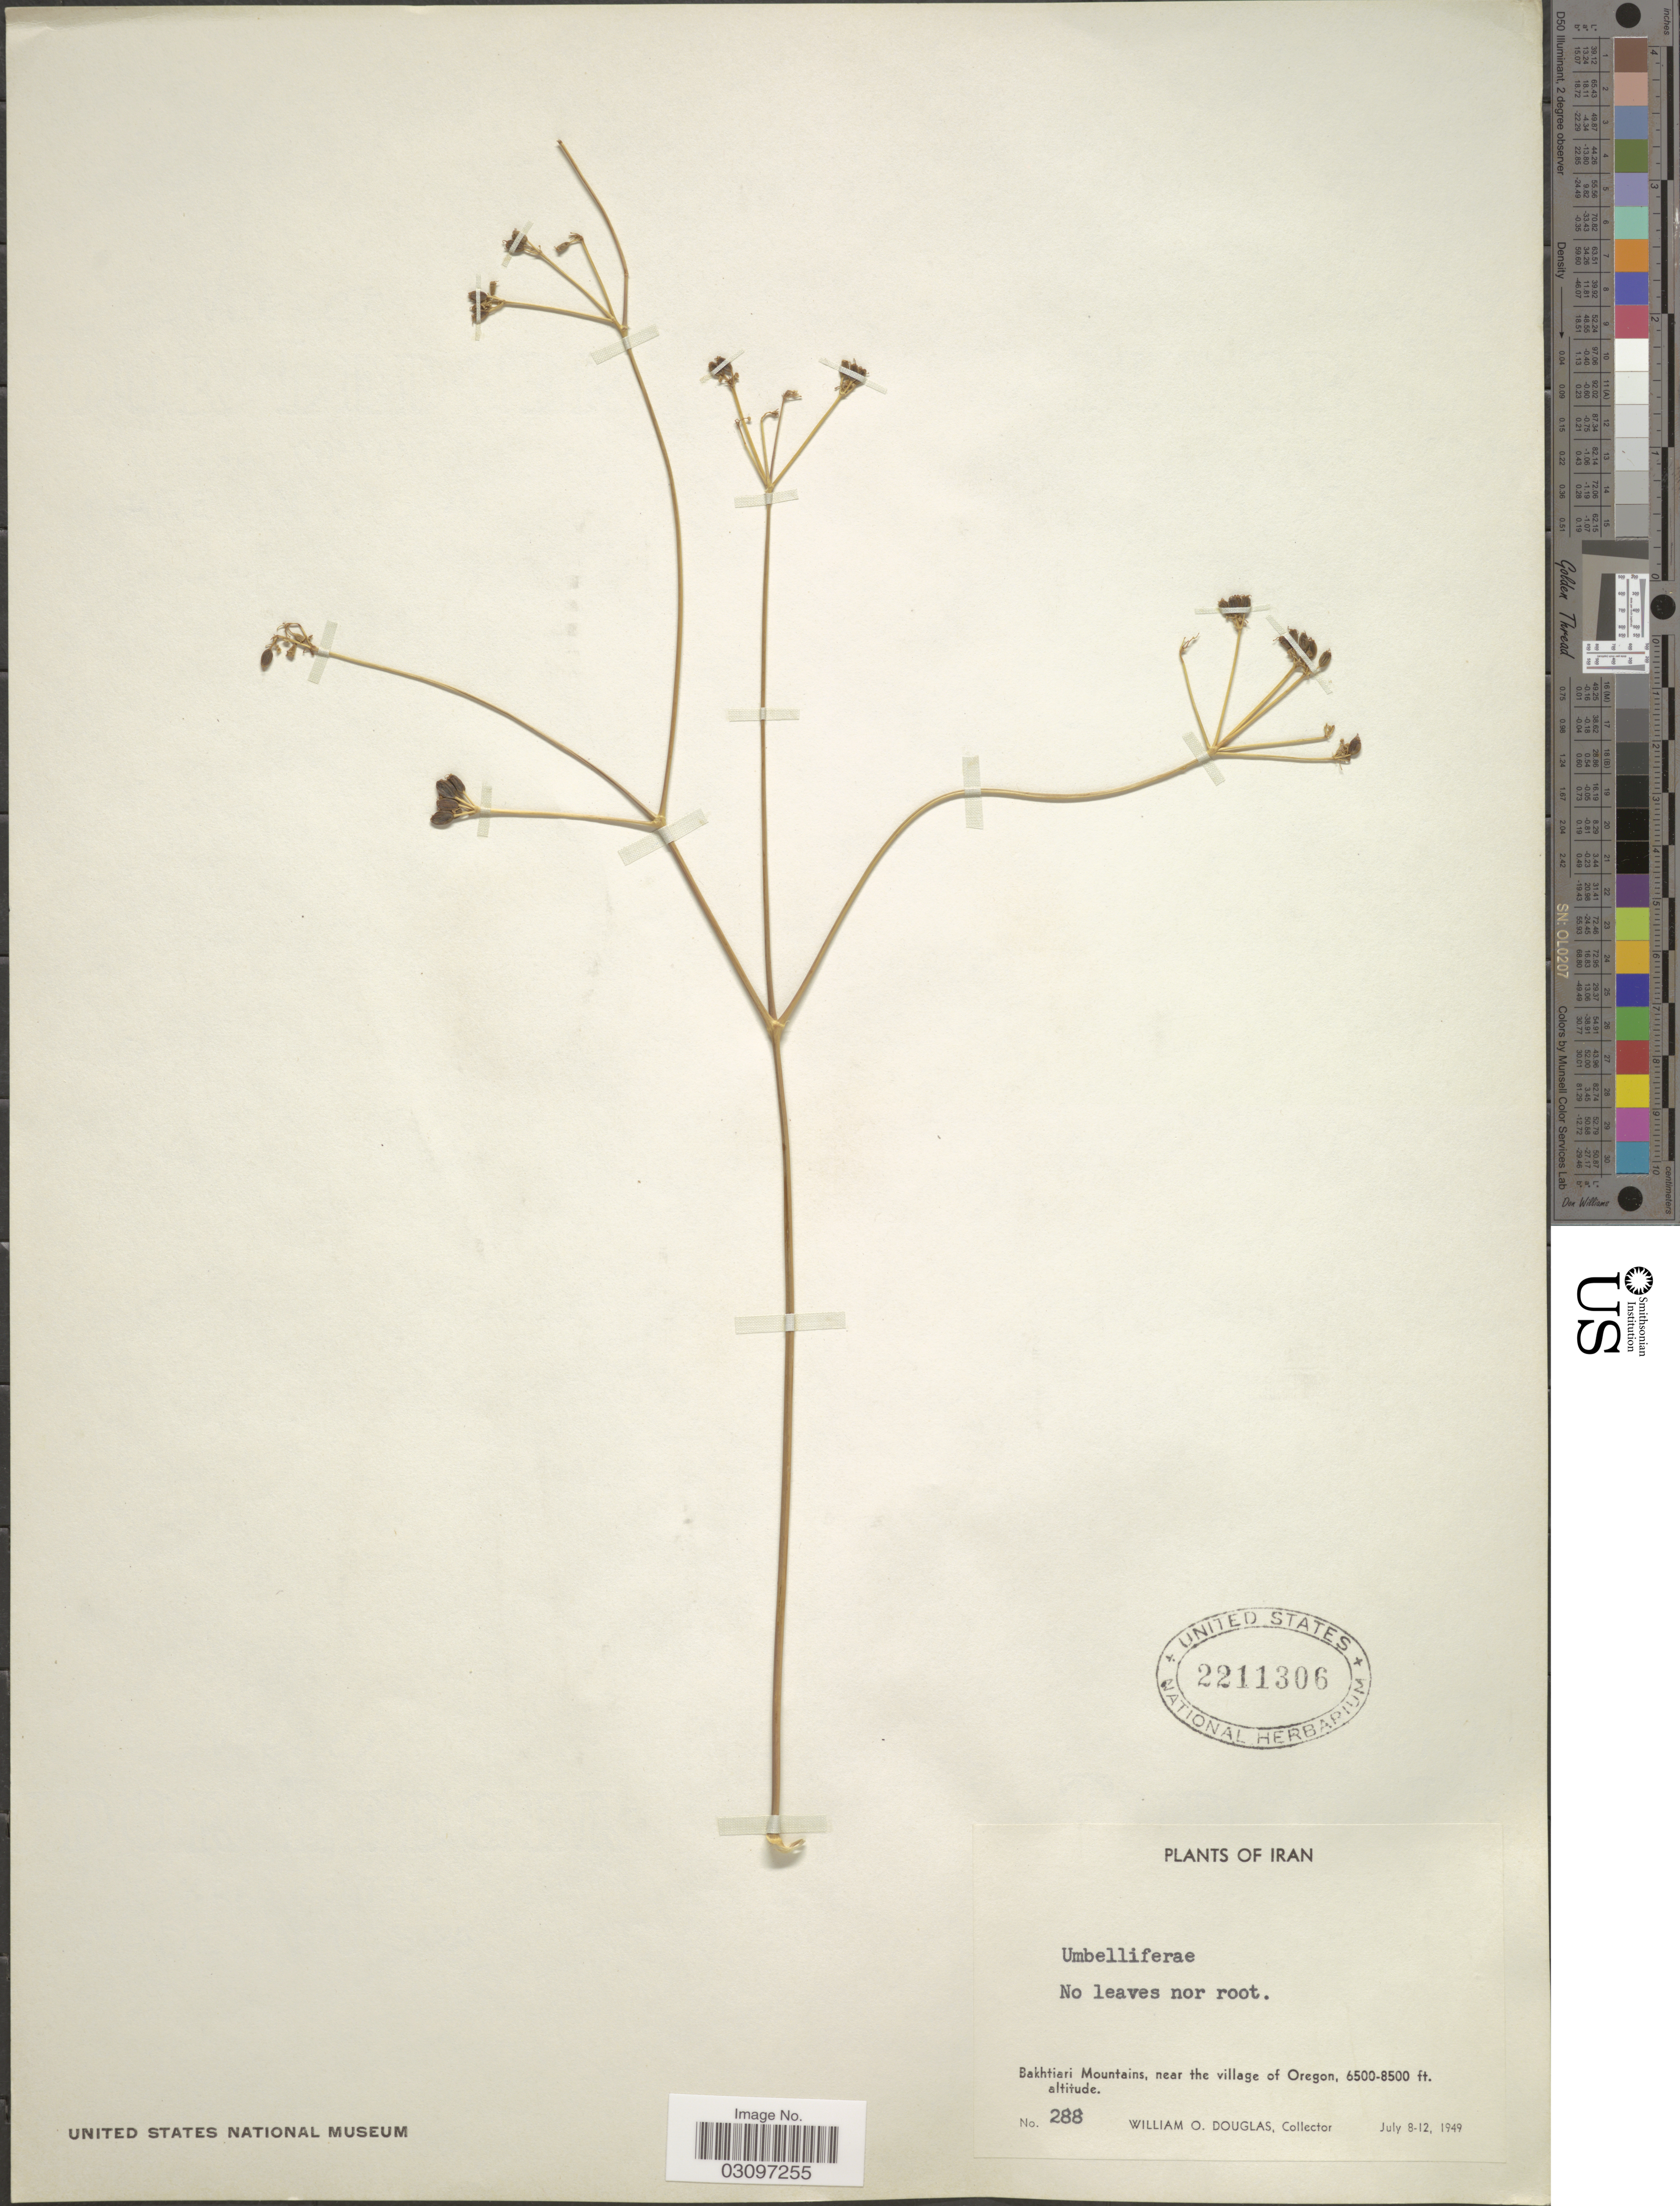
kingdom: Plantae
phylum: Tracheophyta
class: Magnoliopsida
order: Apiales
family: Apiaceae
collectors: W. Douglas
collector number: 288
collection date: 1949-07-08/1949-07-12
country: Iran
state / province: Chahar Mahaal and Bakhtiari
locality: Bakhtiari Mountains, near the village of Oregon.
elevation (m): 1981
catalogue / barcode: US 2211306